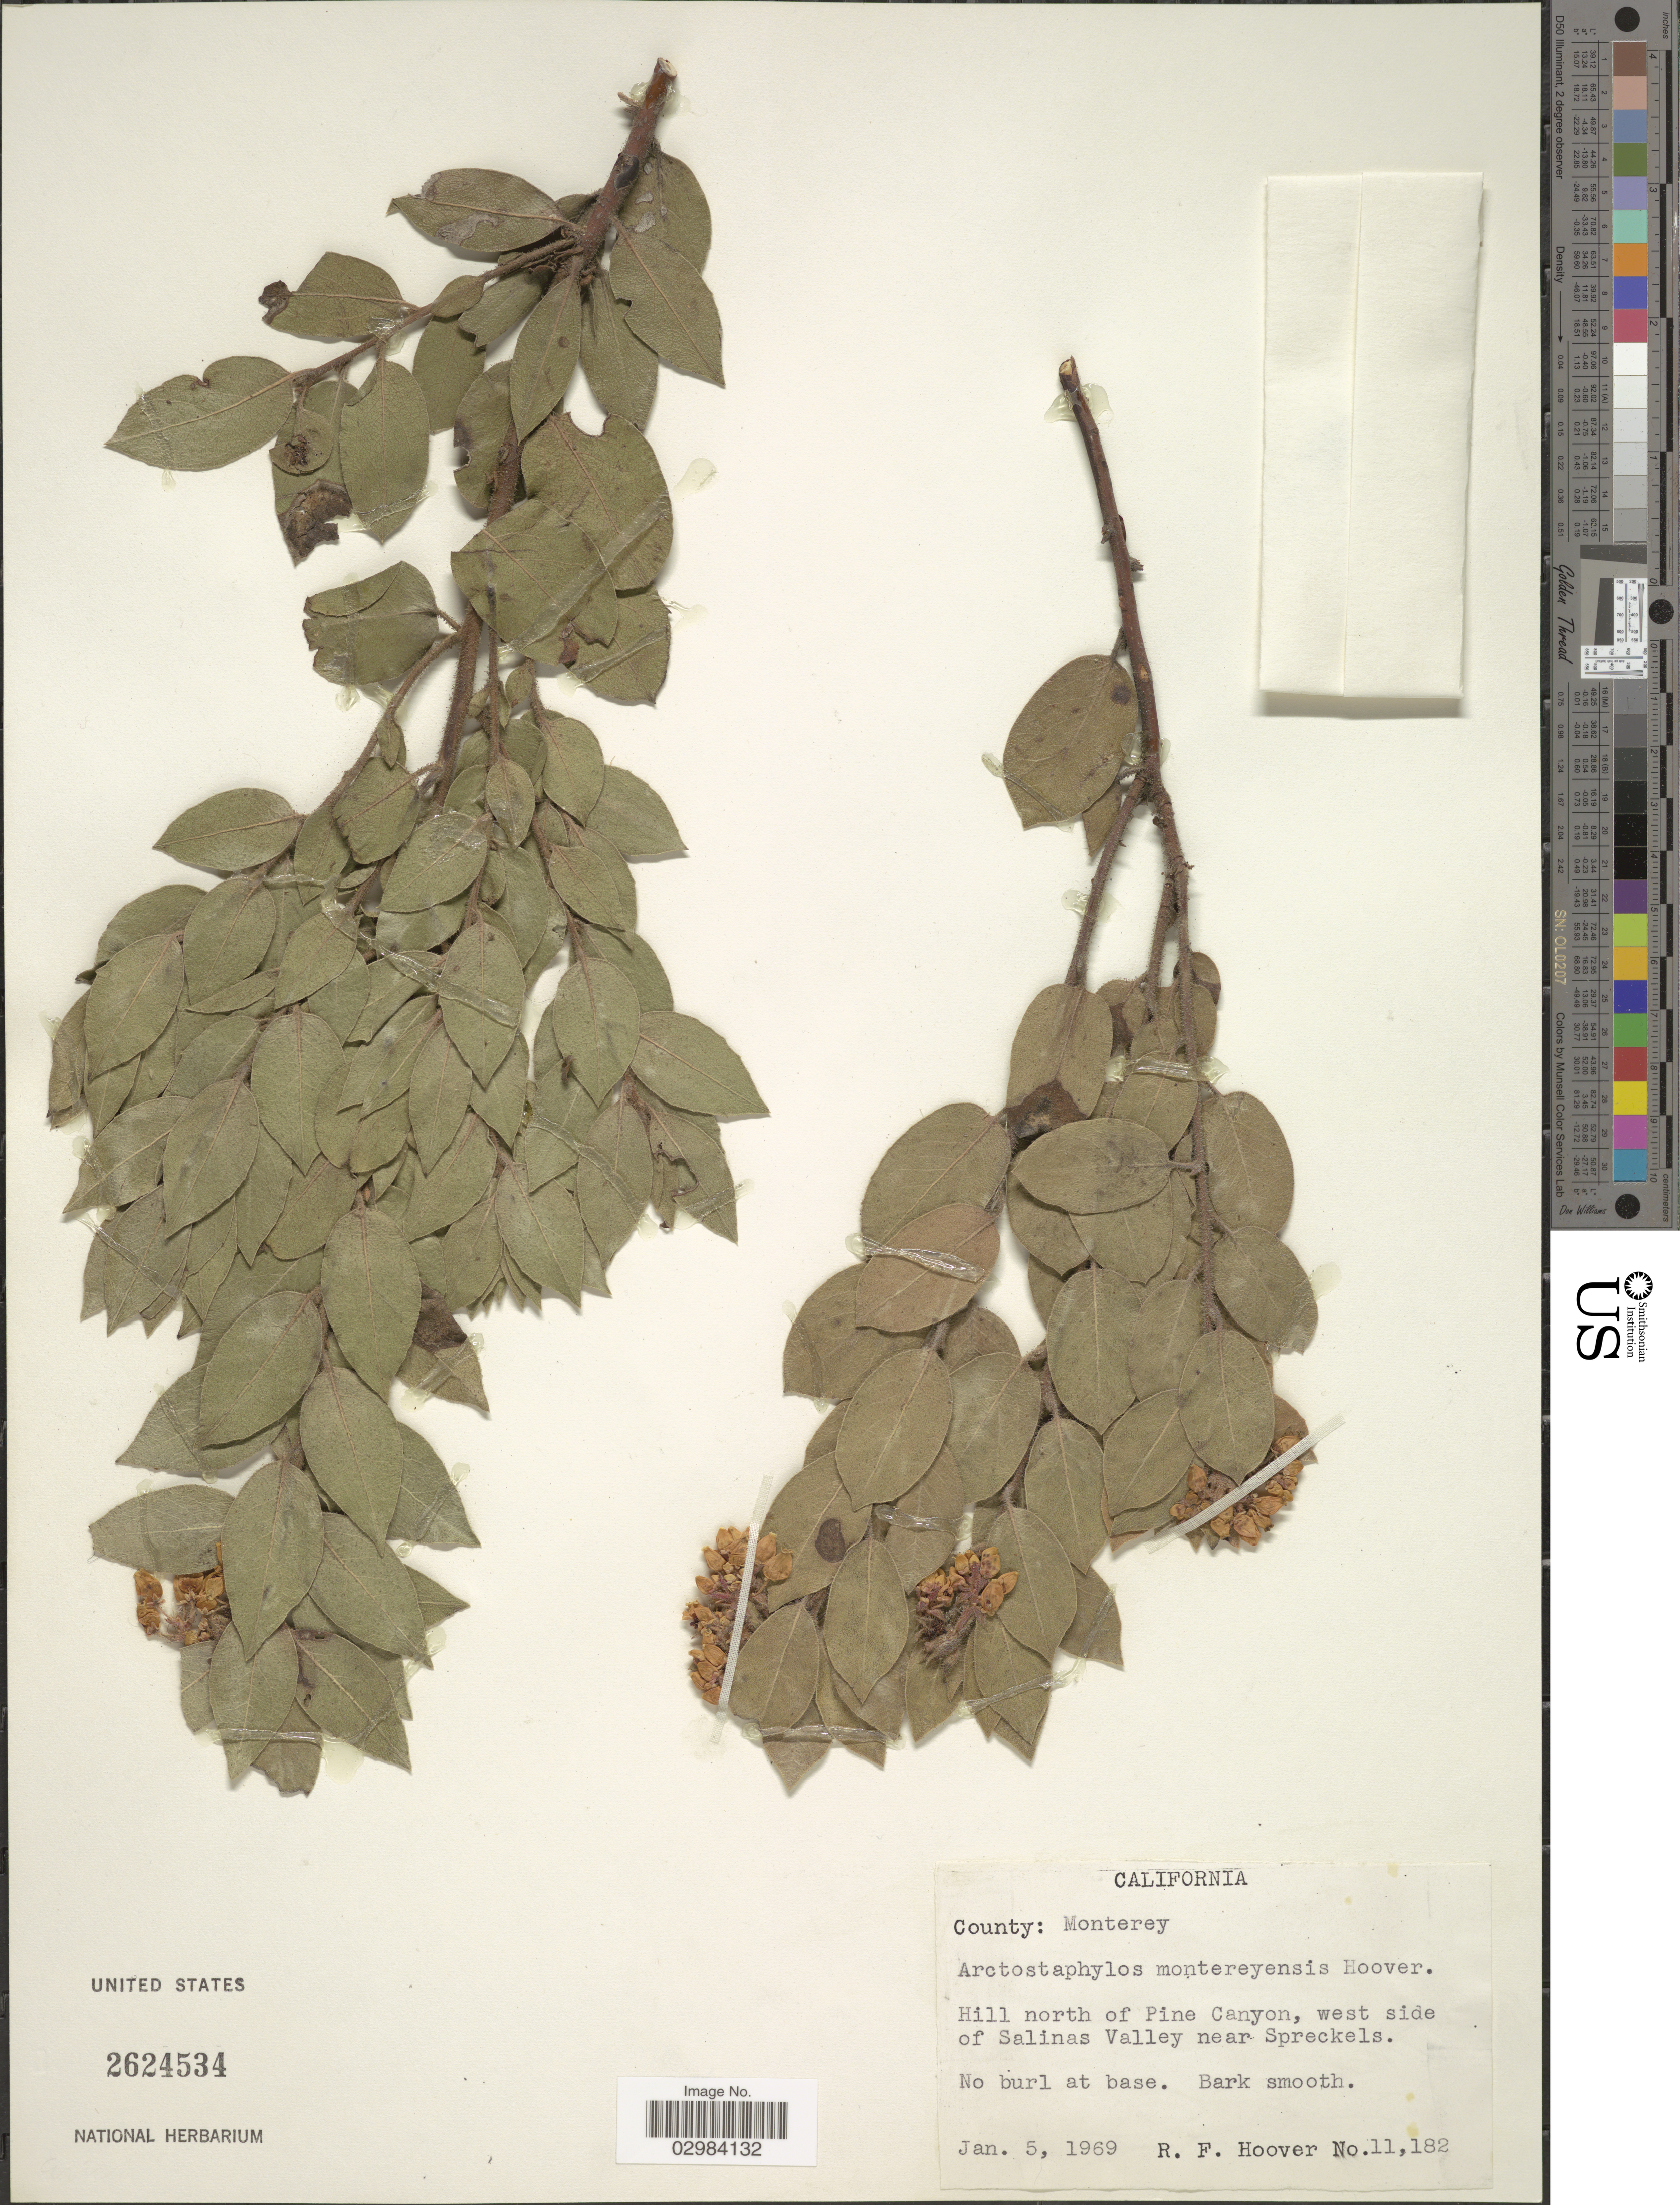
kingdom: Plantae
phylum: Tracheophyta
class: Magnoliopsida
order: Ericales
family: Ericaceae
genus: Arctostaphylos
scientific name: Arctostaphylos montereyensis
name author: Hoover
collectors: R. F. Hoover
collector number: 11182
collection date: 1969-01-05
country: United States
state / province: California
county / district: Monterey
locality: County Monterey, Hill north of Pine Canyon, west side of Salinas Valley near Spreckels.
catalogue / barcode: US 2624534